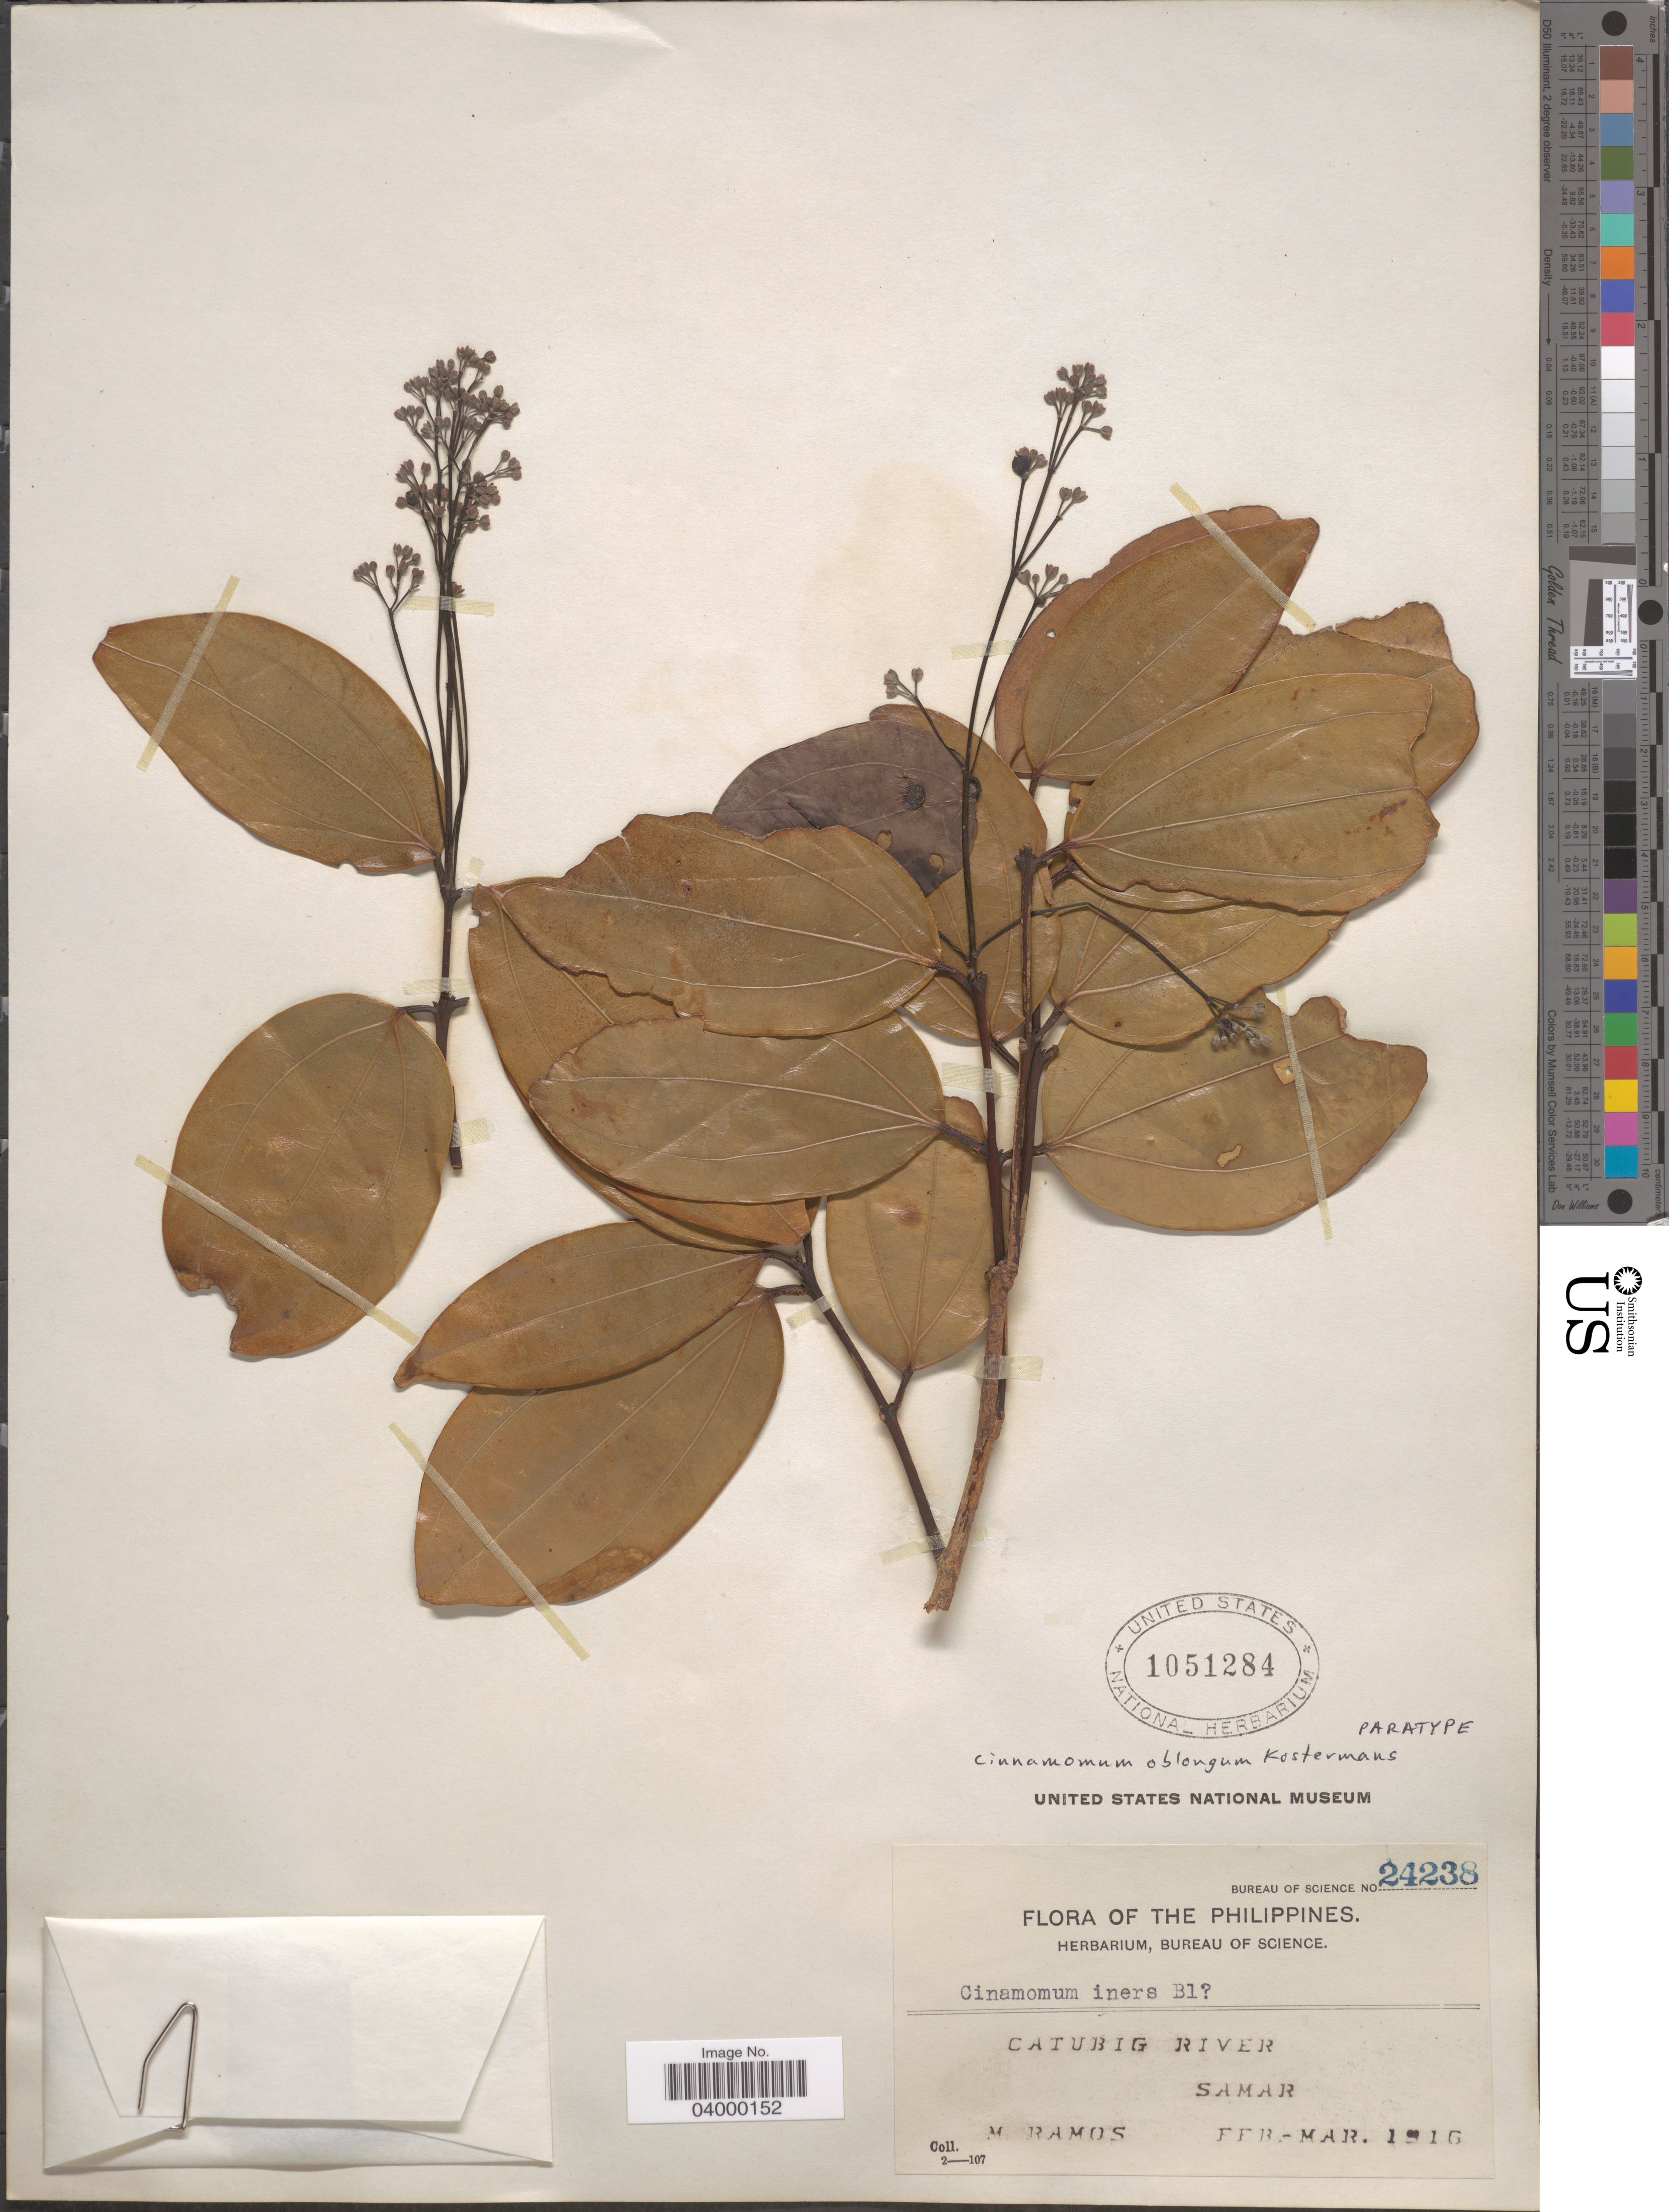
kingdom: Plantae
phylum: Tracheophyta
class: Magnoliopsida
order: Laurales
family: Lauraceae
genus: Cinnamomum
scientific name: Cinnamomum oblongum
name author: Kosterm.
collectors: M. Ramos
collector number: Bureau of Science 24238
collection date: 1916-02/1916-03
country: Philippines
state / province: Eastern Visayas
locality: Catubig River. Samar.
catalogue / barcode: US 1051284